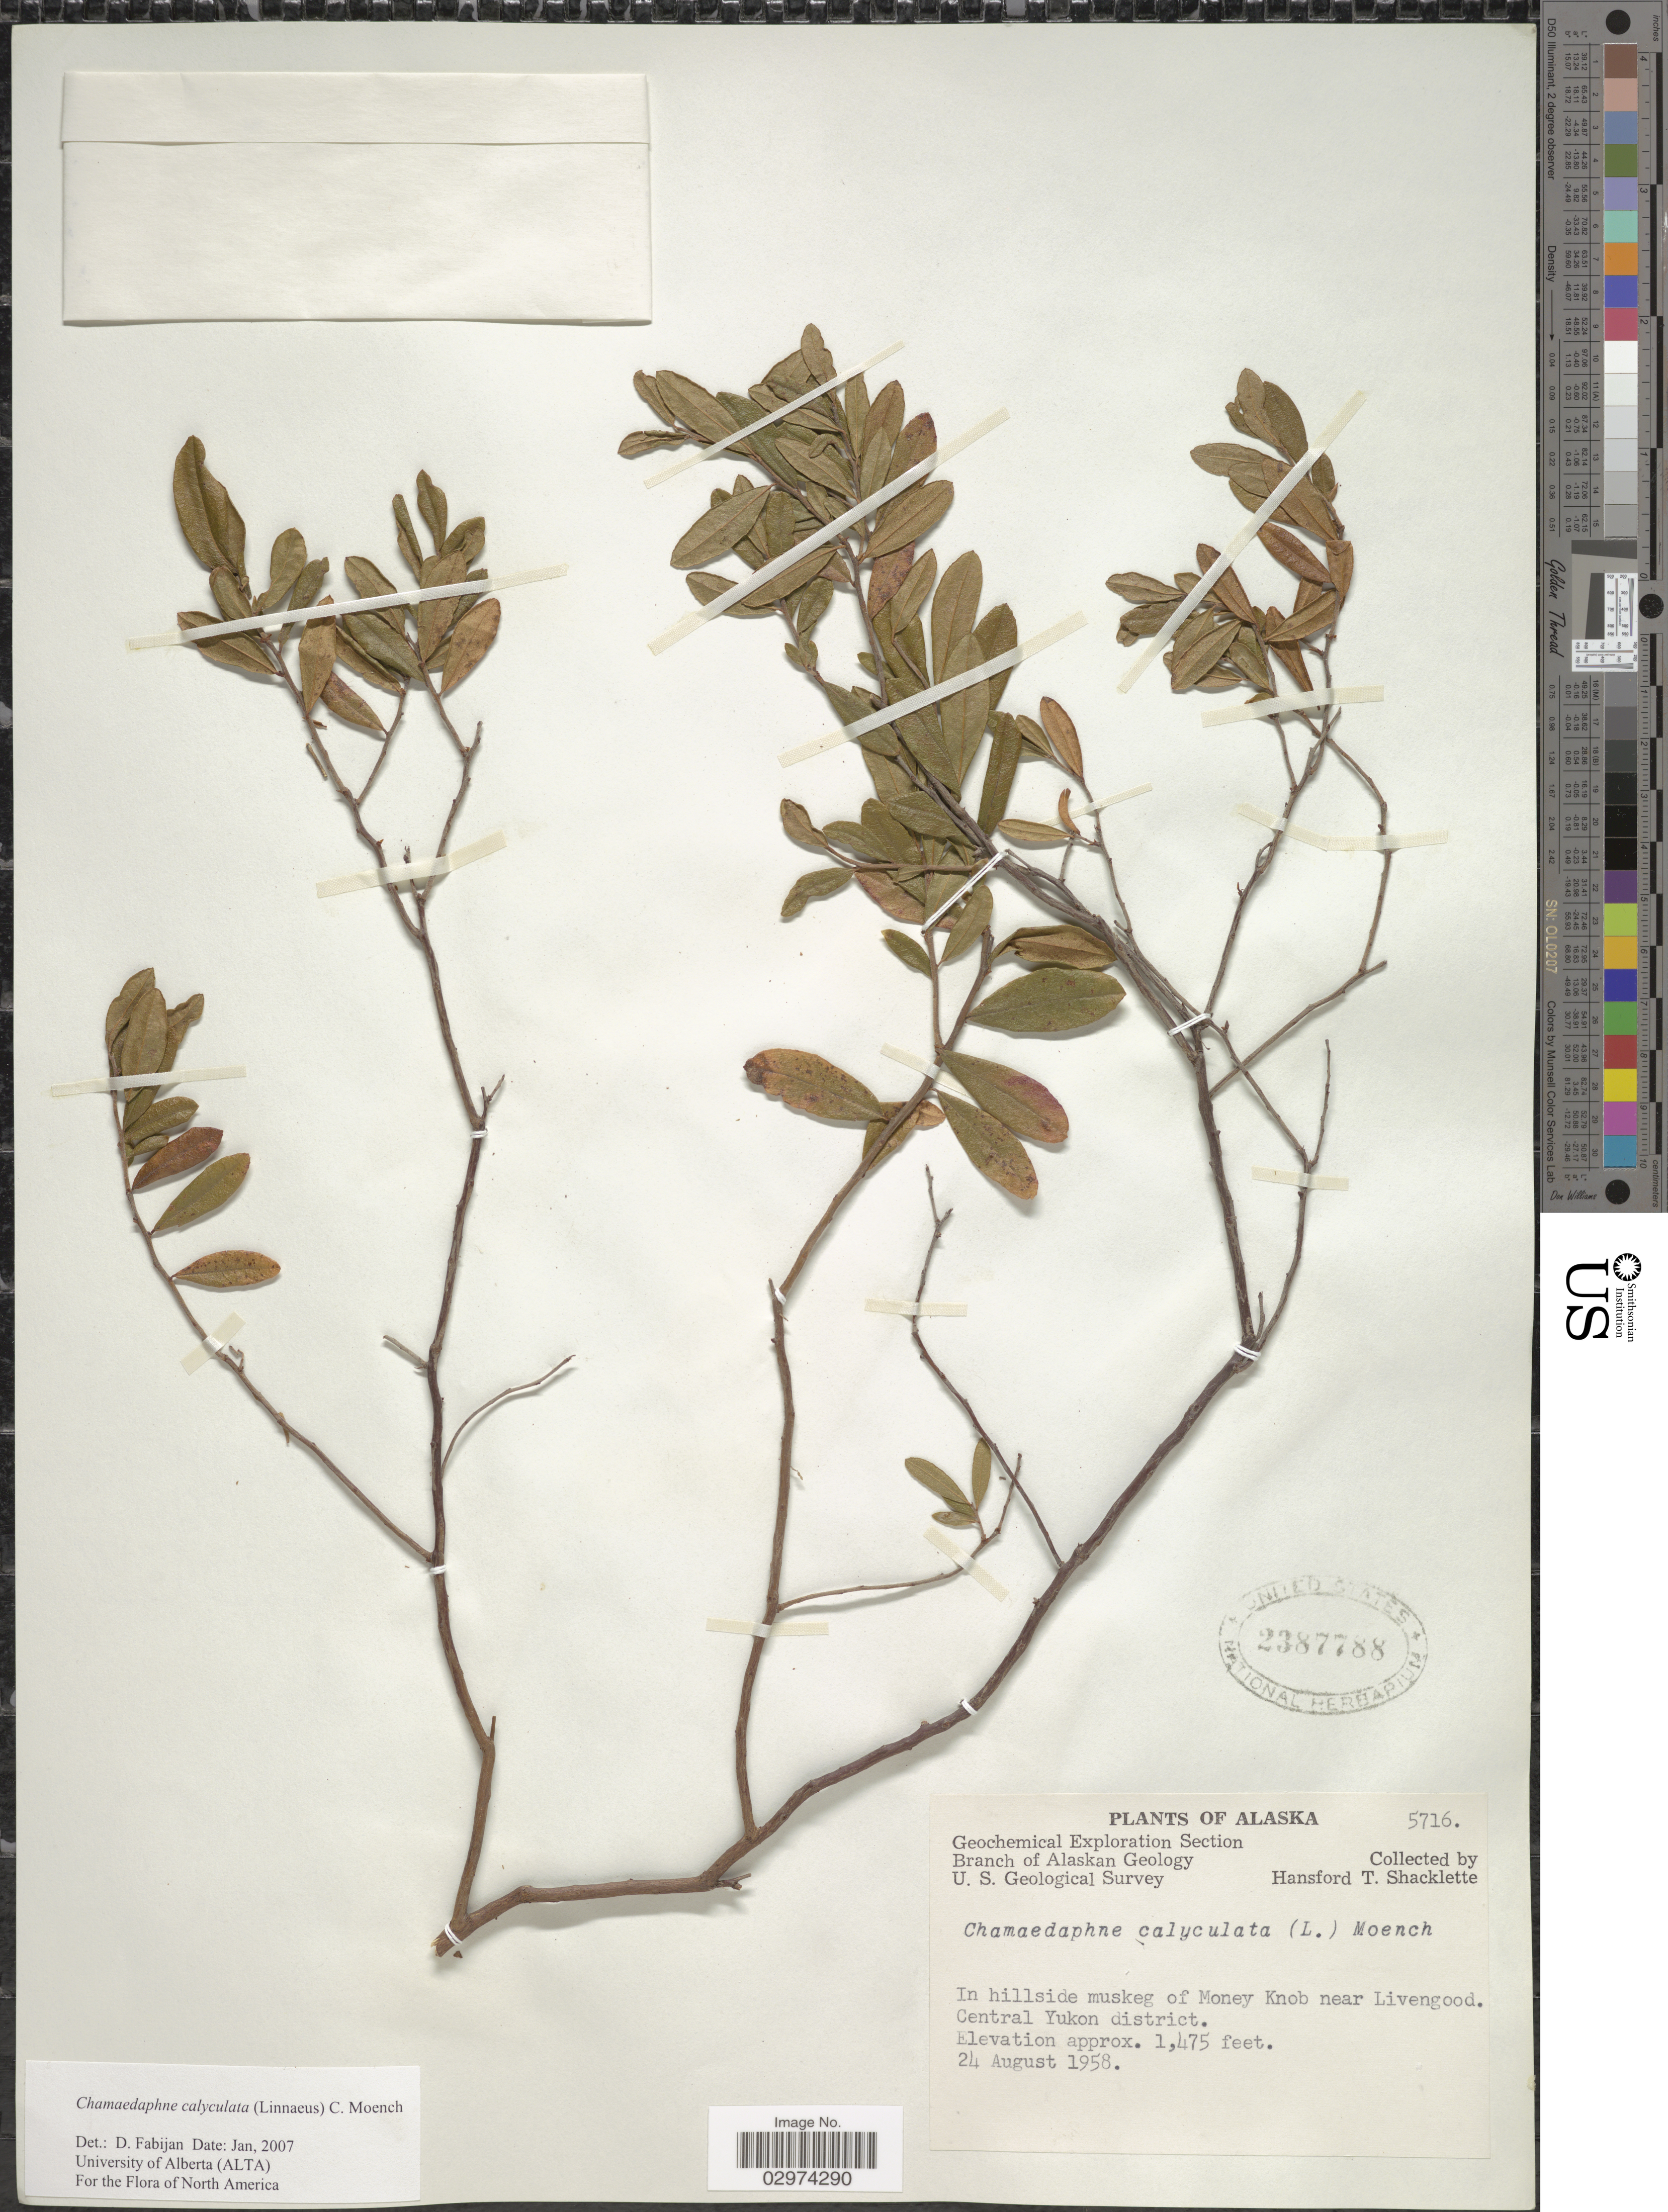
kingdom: Plantae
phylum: Tracheophyta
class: Magnoliopsida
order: Ericales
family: Ericaceae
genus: Chamaedaphne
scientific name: Chamaedaphne calyculata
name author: (L.) Moench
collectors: H. Shacklette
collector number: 5716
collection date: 1958-08-24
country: United States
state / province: Alaska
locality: In hillside muskeg of Money Knob near Livengood. Central Yukon district.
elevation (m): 450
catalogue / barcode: US 2387788